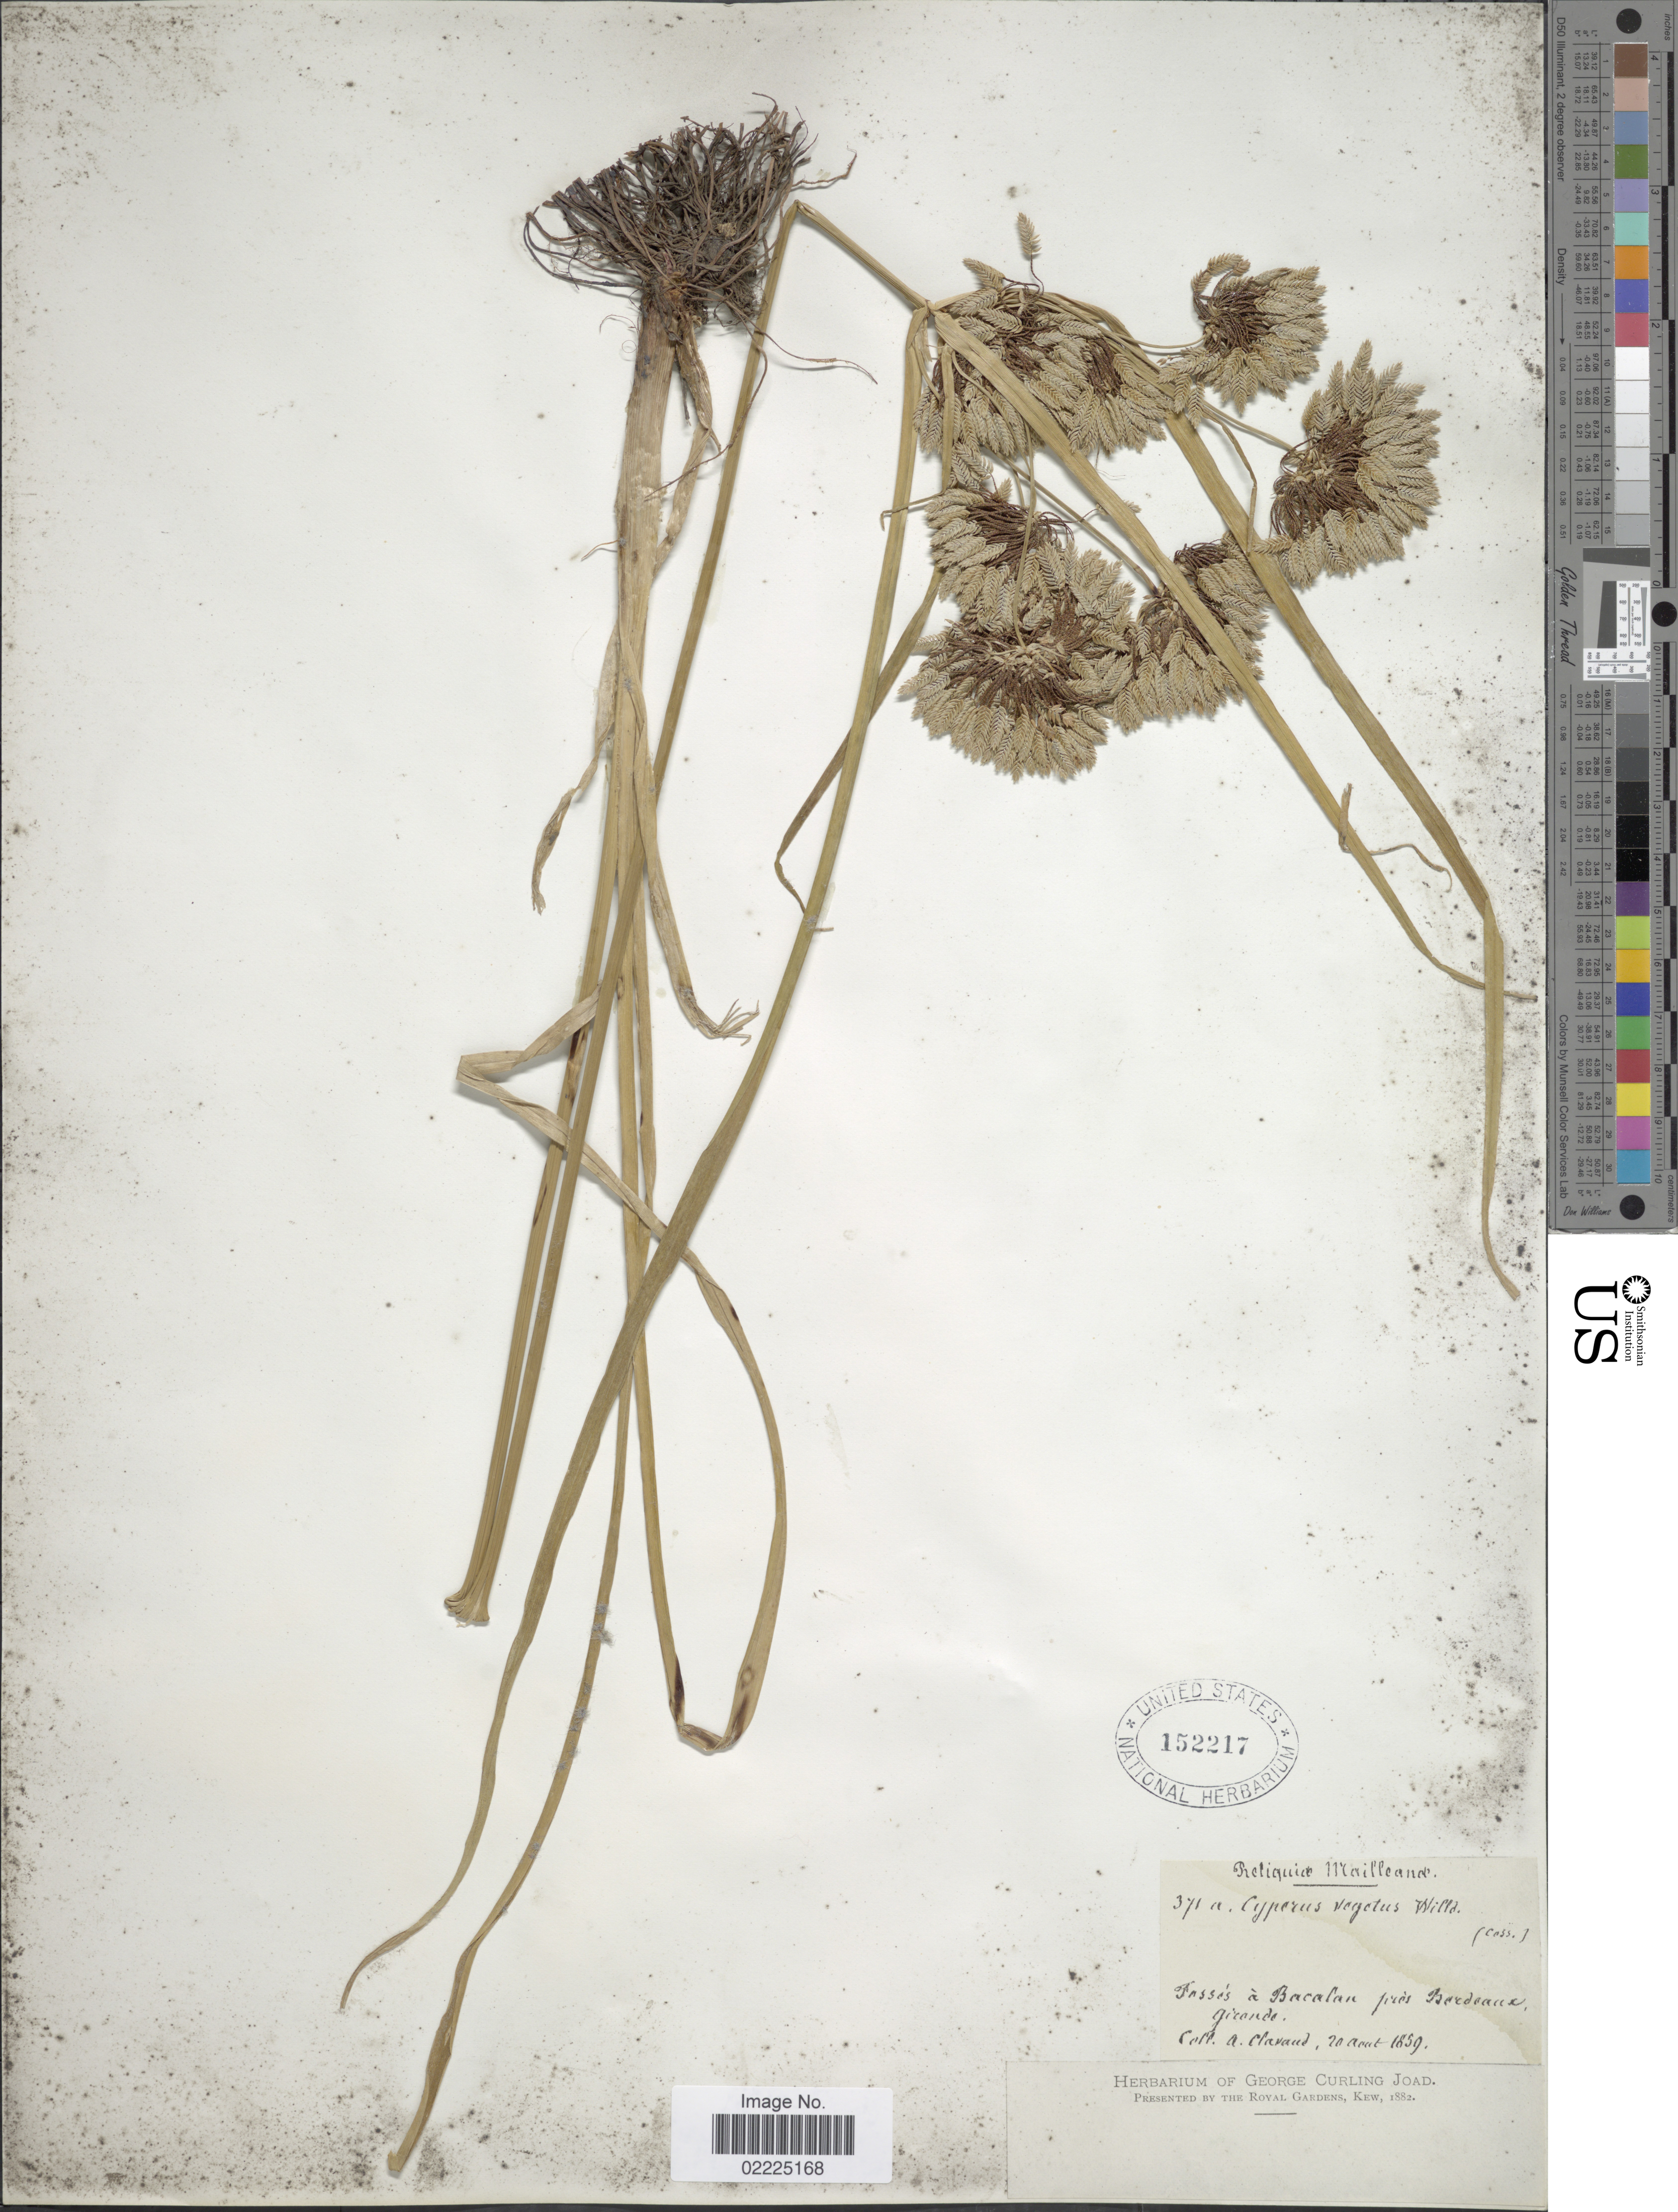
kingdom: Plantae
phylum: Tracheophyta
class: Liliopsida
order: Poales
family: Cyperaceae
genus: Cyperus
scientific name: Cyperus eragrostis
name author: Lam.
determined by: Strong, Mark T., (BOT), Smithsonian Institution - National Museum of Natural History (UNITED STATES)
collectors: A. Clavaud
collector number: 371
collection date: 1859-08-20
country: France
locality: Mailleande, Fasses a Bacalau [interpreted] pres Bordeaux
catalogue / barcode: US 152217